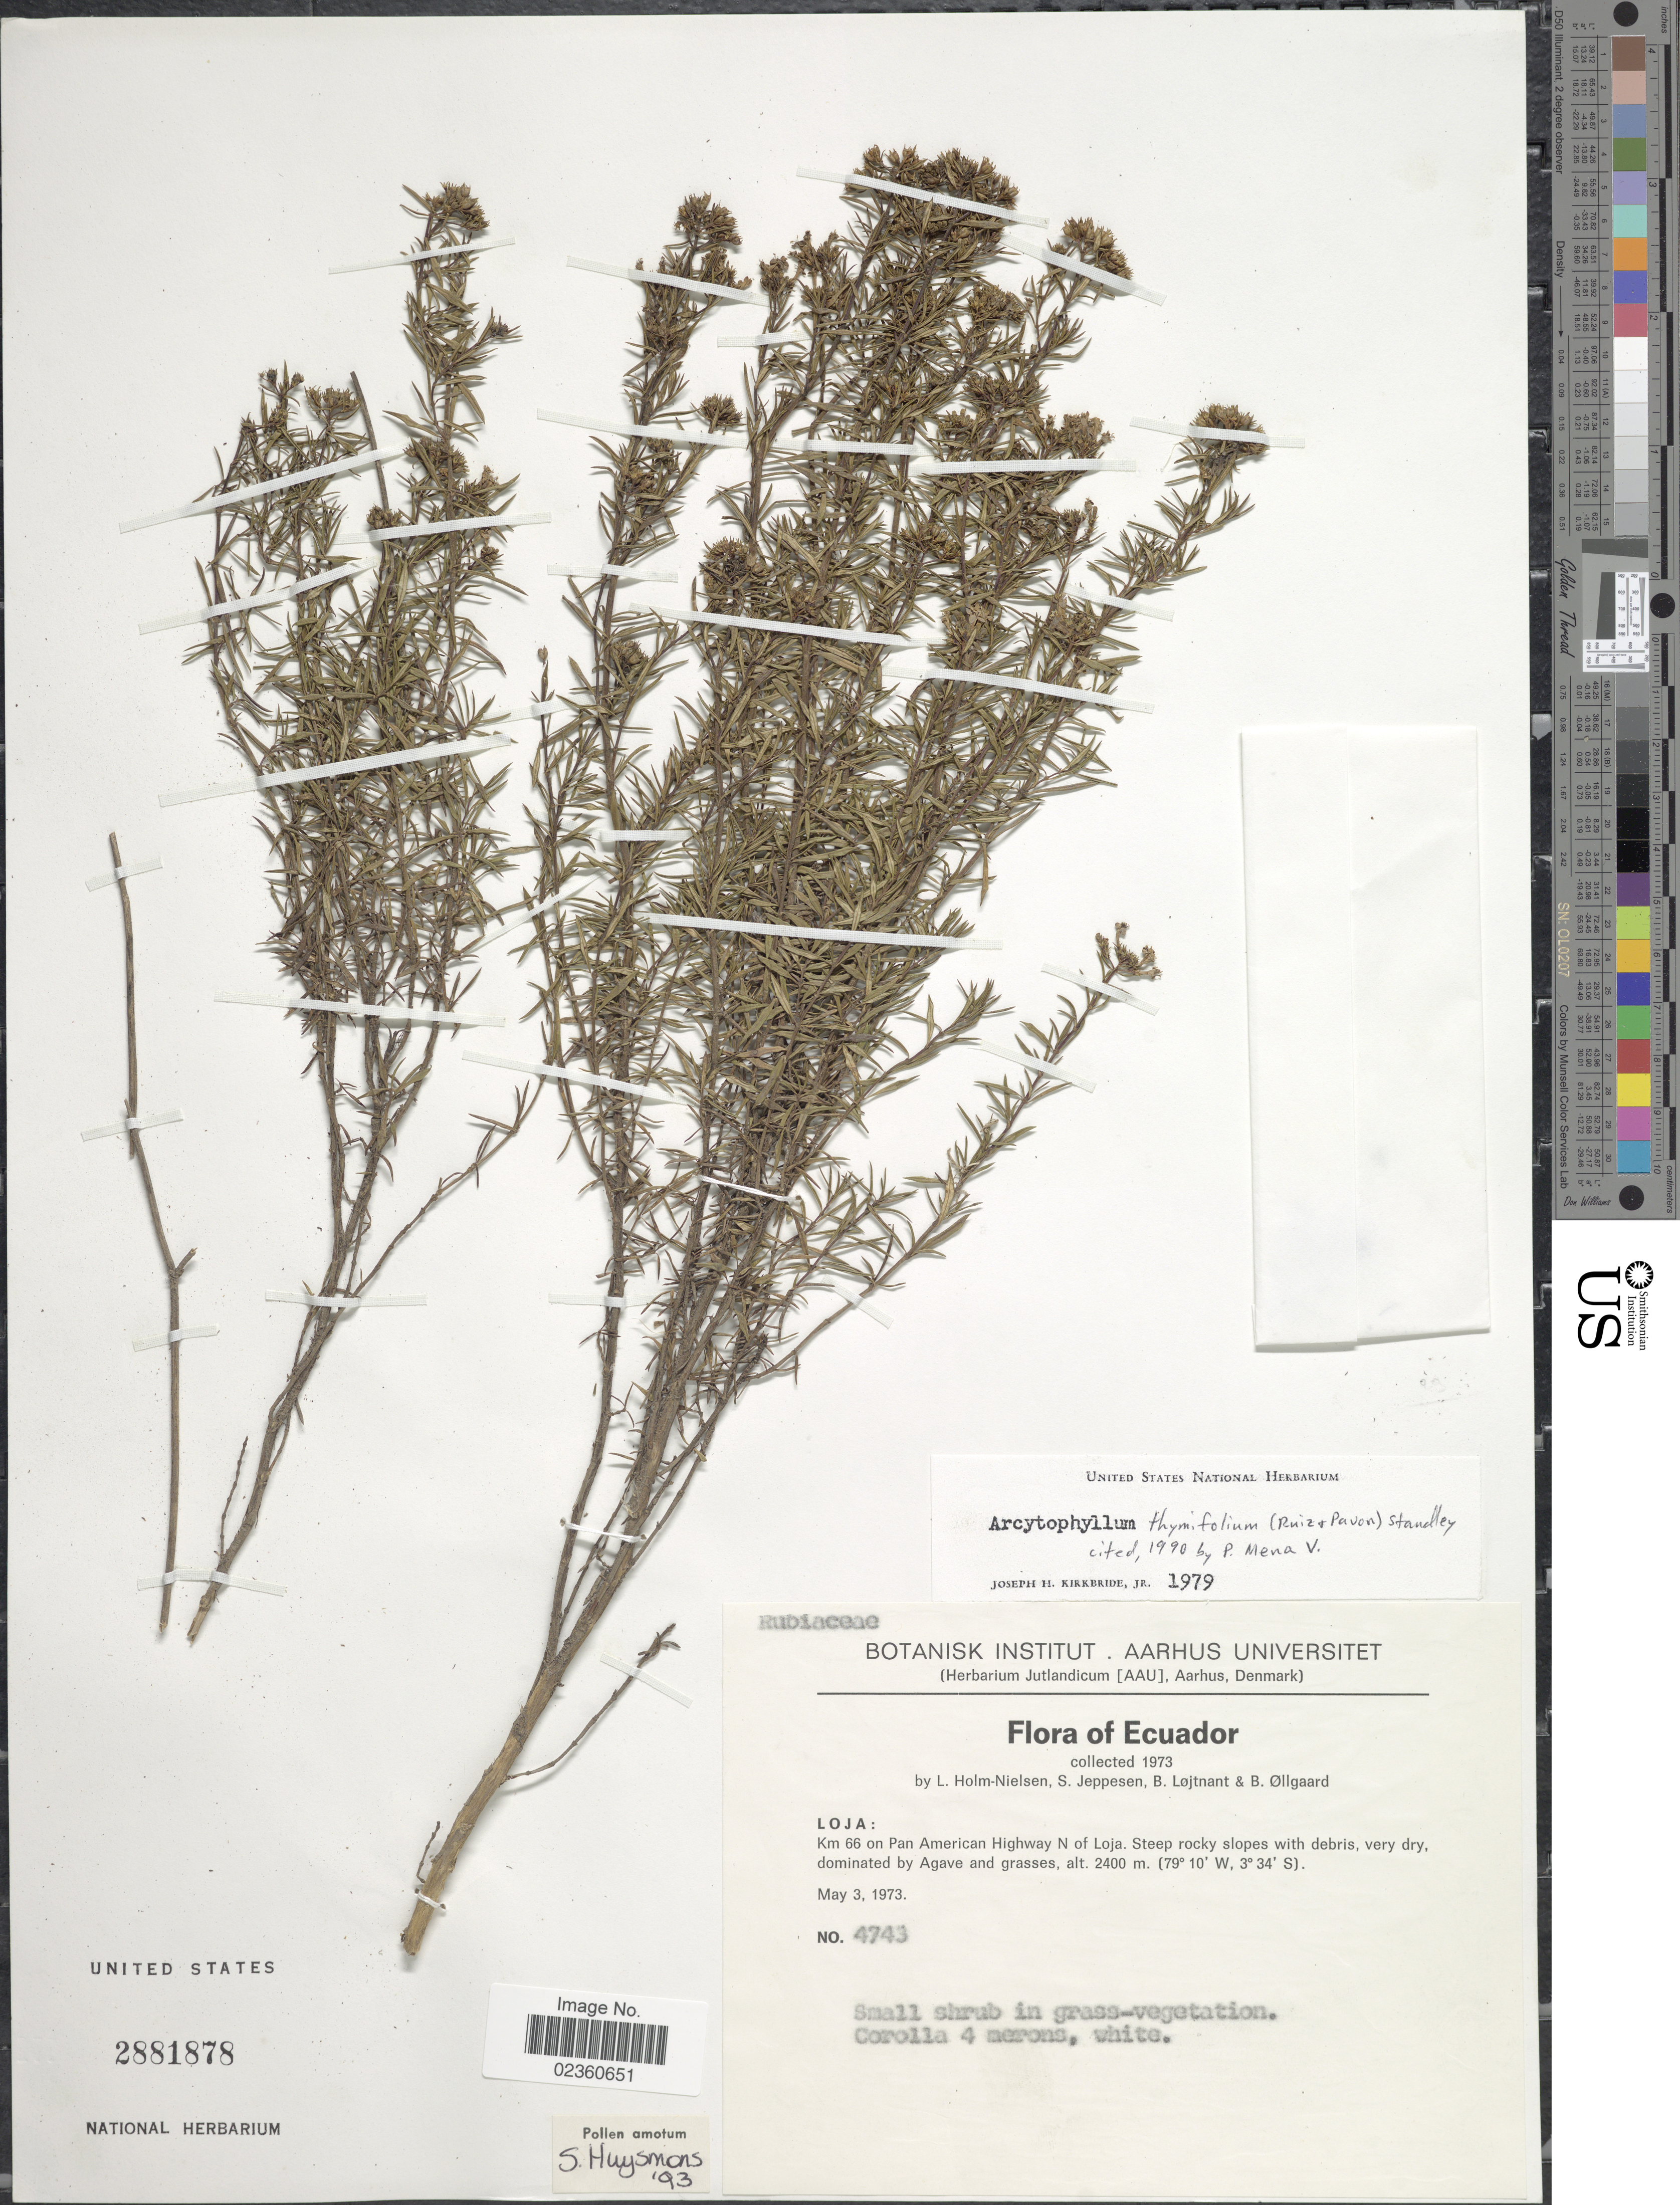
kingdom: Plantae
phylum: Tracheophyta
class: Magnoliopsida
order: Gentianales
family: Rubiaceae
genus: Arcytophyllum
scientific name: Arcytophyllum thymifolium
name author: (Ruiz & Pav.) Standl.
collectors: L. Holm-Nielsen, S. Jeppesen, B. Löjtnant & B. Øllgaard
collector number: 4743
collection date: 1973-05-03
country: Ecuador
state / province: Loja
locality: Km 66 on Pan American Highway N of Loja. steep rocky slopes with debris, very dry, dominated by Agave and grasses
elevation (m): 2400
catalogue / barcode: US 2881878